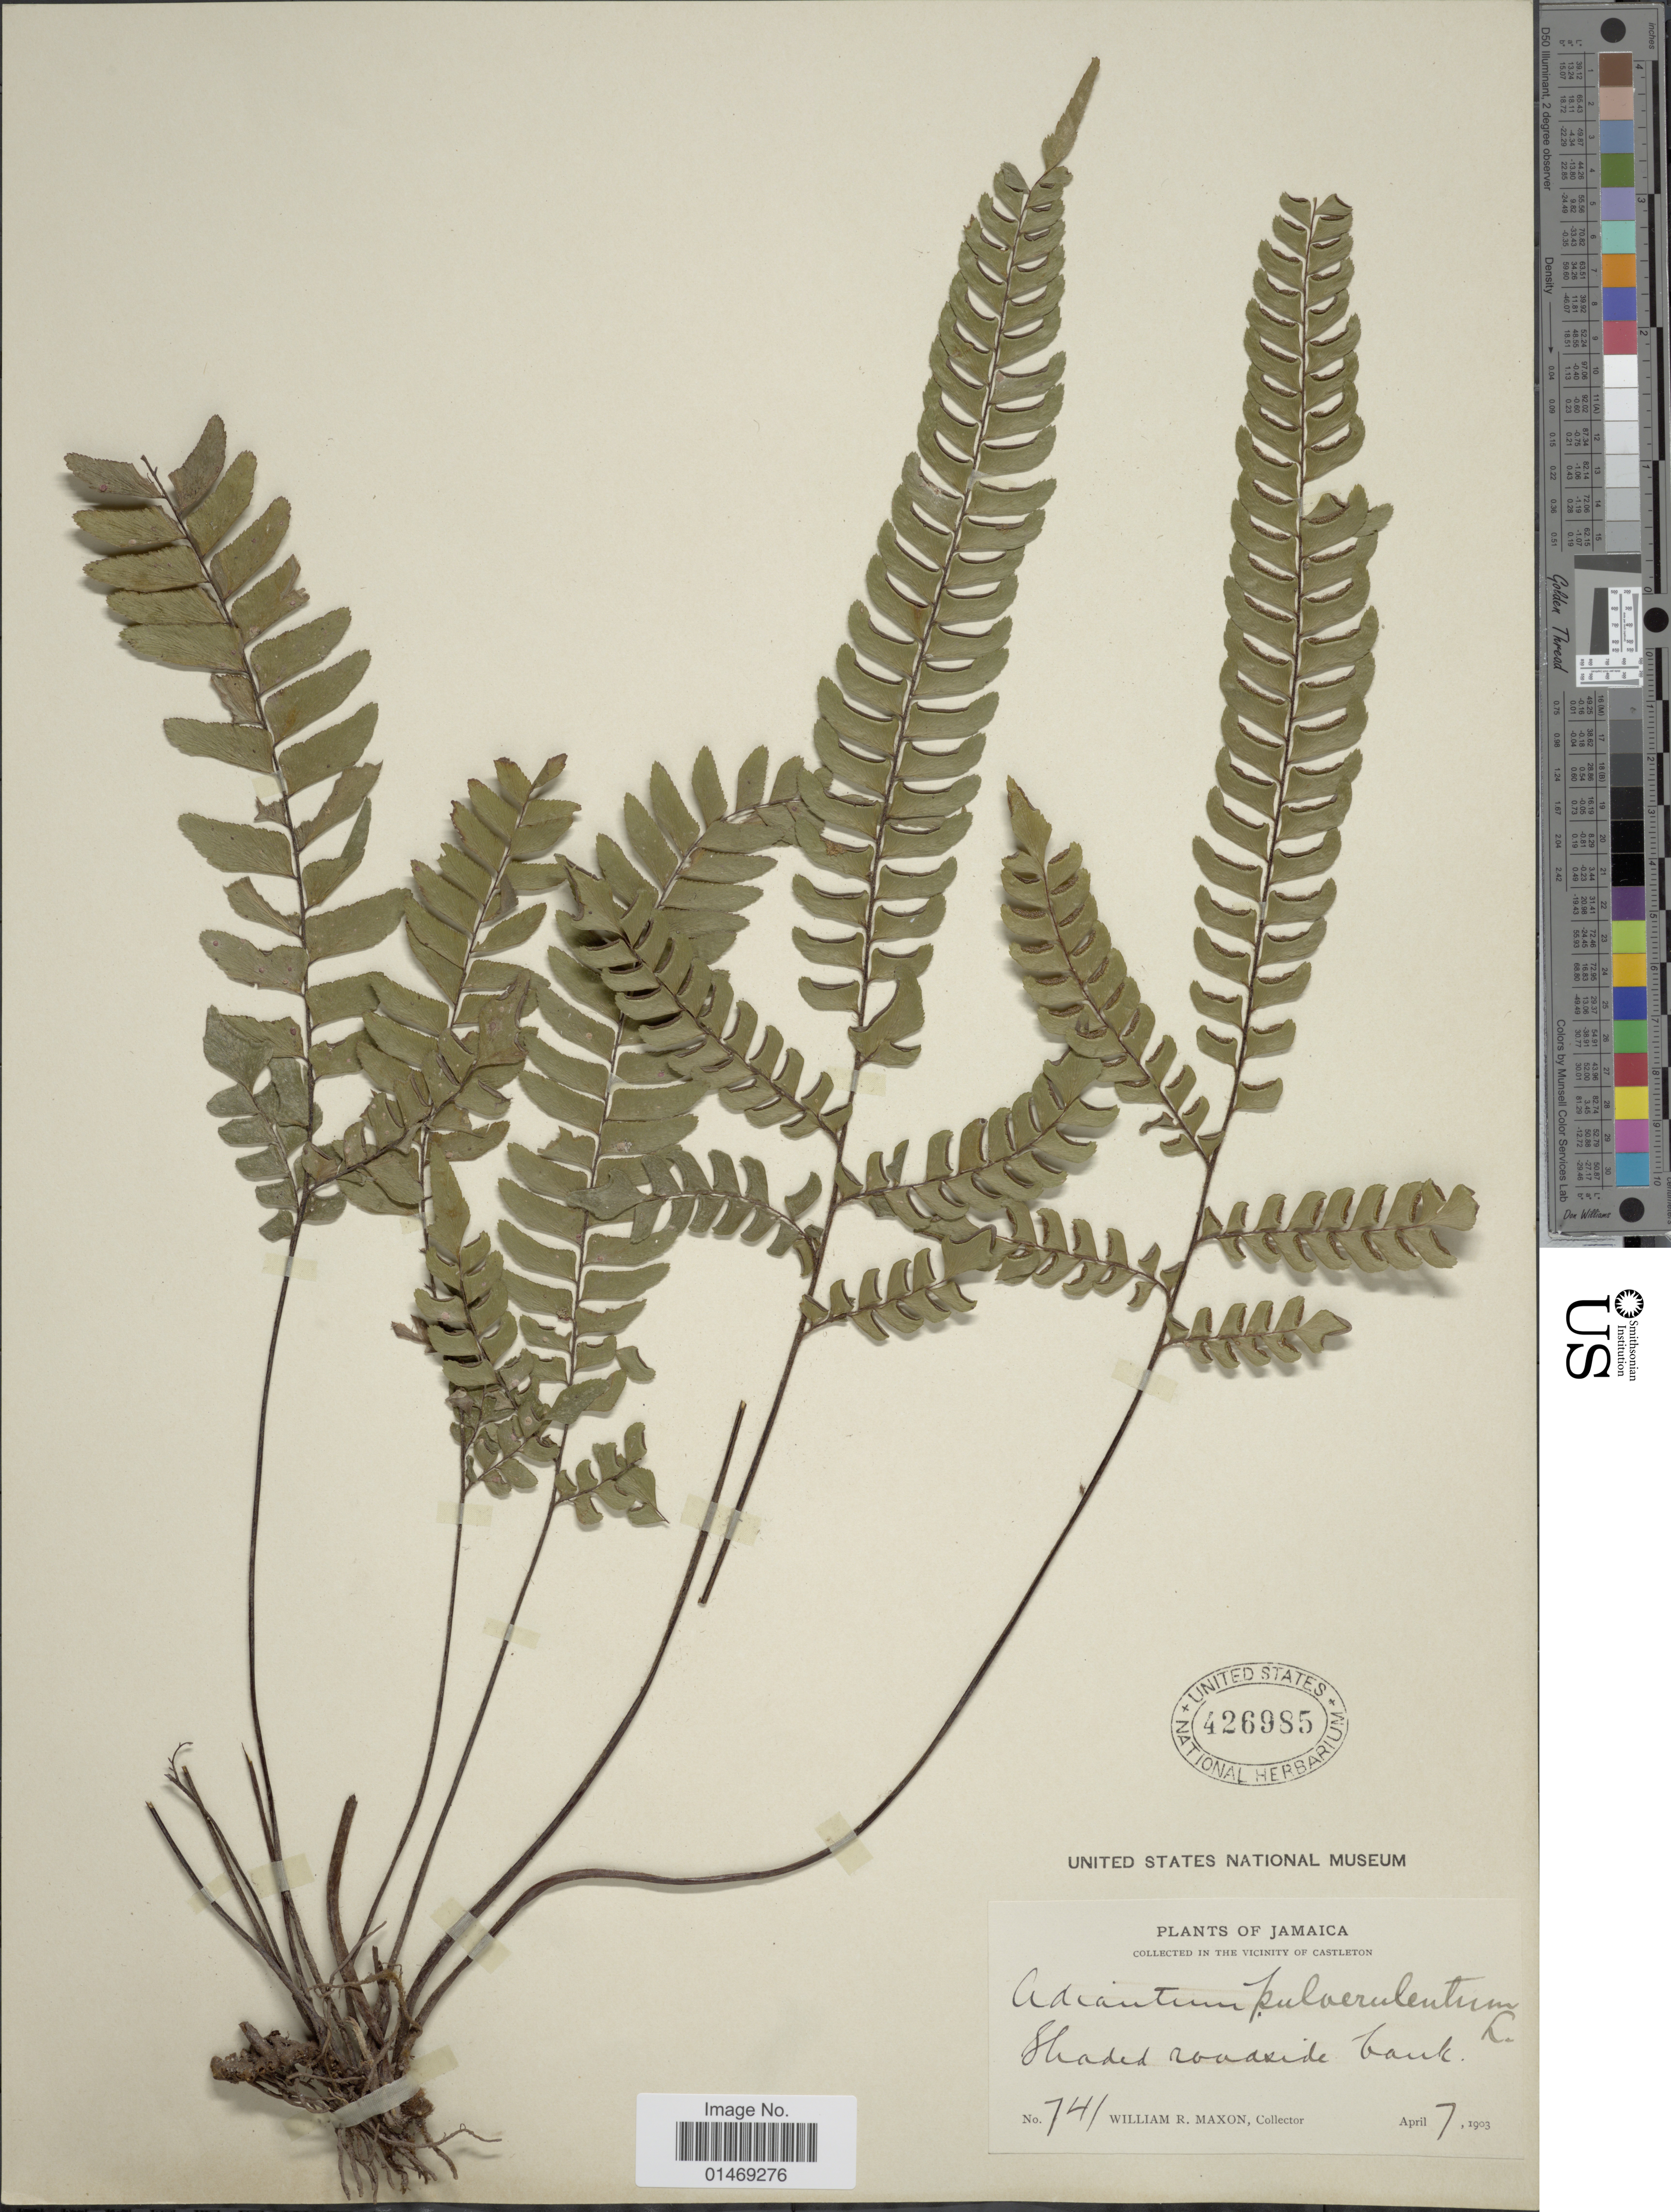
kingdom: Plantae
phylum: Tracheophyta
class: Polypodiopsida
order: Polypodiales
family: Pteridaceae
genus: Adiantum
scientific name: Adiantum pulverulentum var. caudatum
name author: Jenman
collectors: W. R. Maxon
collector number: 741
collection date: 1903-04-07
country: Jamaica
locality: In the vicinity of Castleton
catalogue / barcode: US 426985